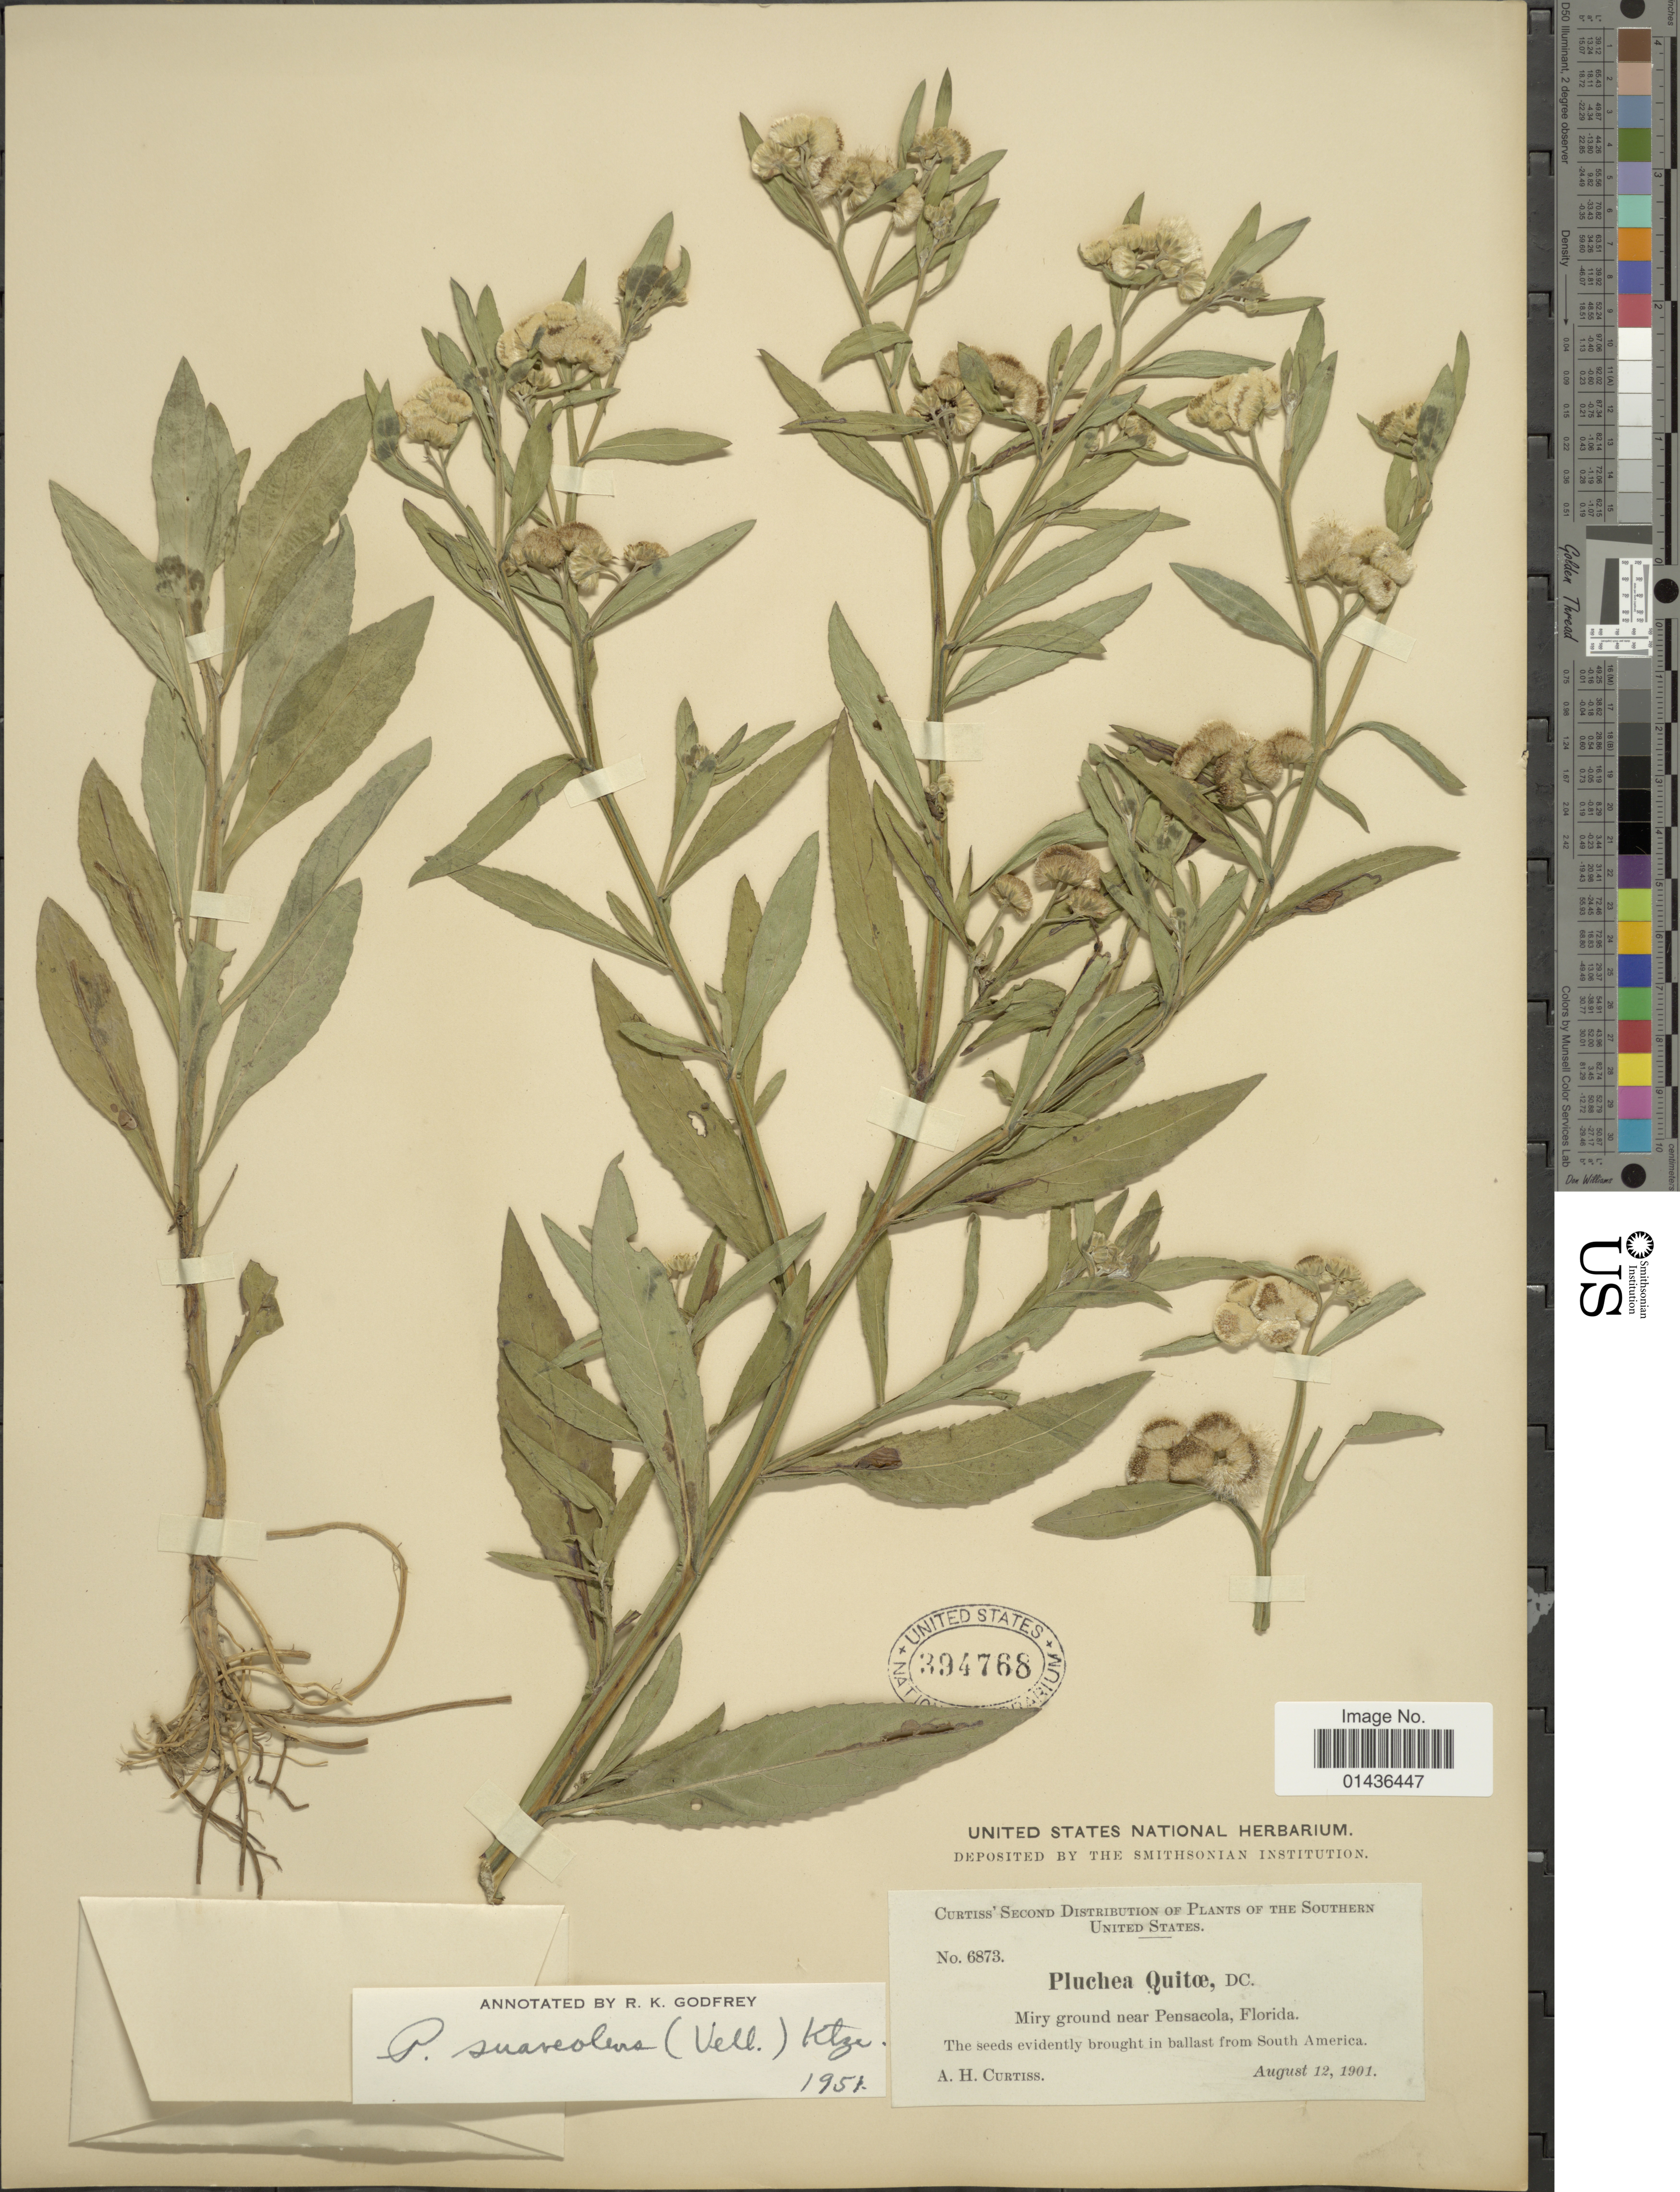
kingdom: Plantae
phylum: Tracheophyta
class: Magnoliopsida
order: Asterales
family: Asteraceae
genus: Pluchea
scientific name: Pluchea suaveolens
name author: (Vell.) Kuntze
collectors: A. H. Curtiss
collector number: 6873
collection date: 1901-08-12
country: United States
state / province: Florida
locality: Southern United States, near Pensacola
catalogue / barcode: US 394768